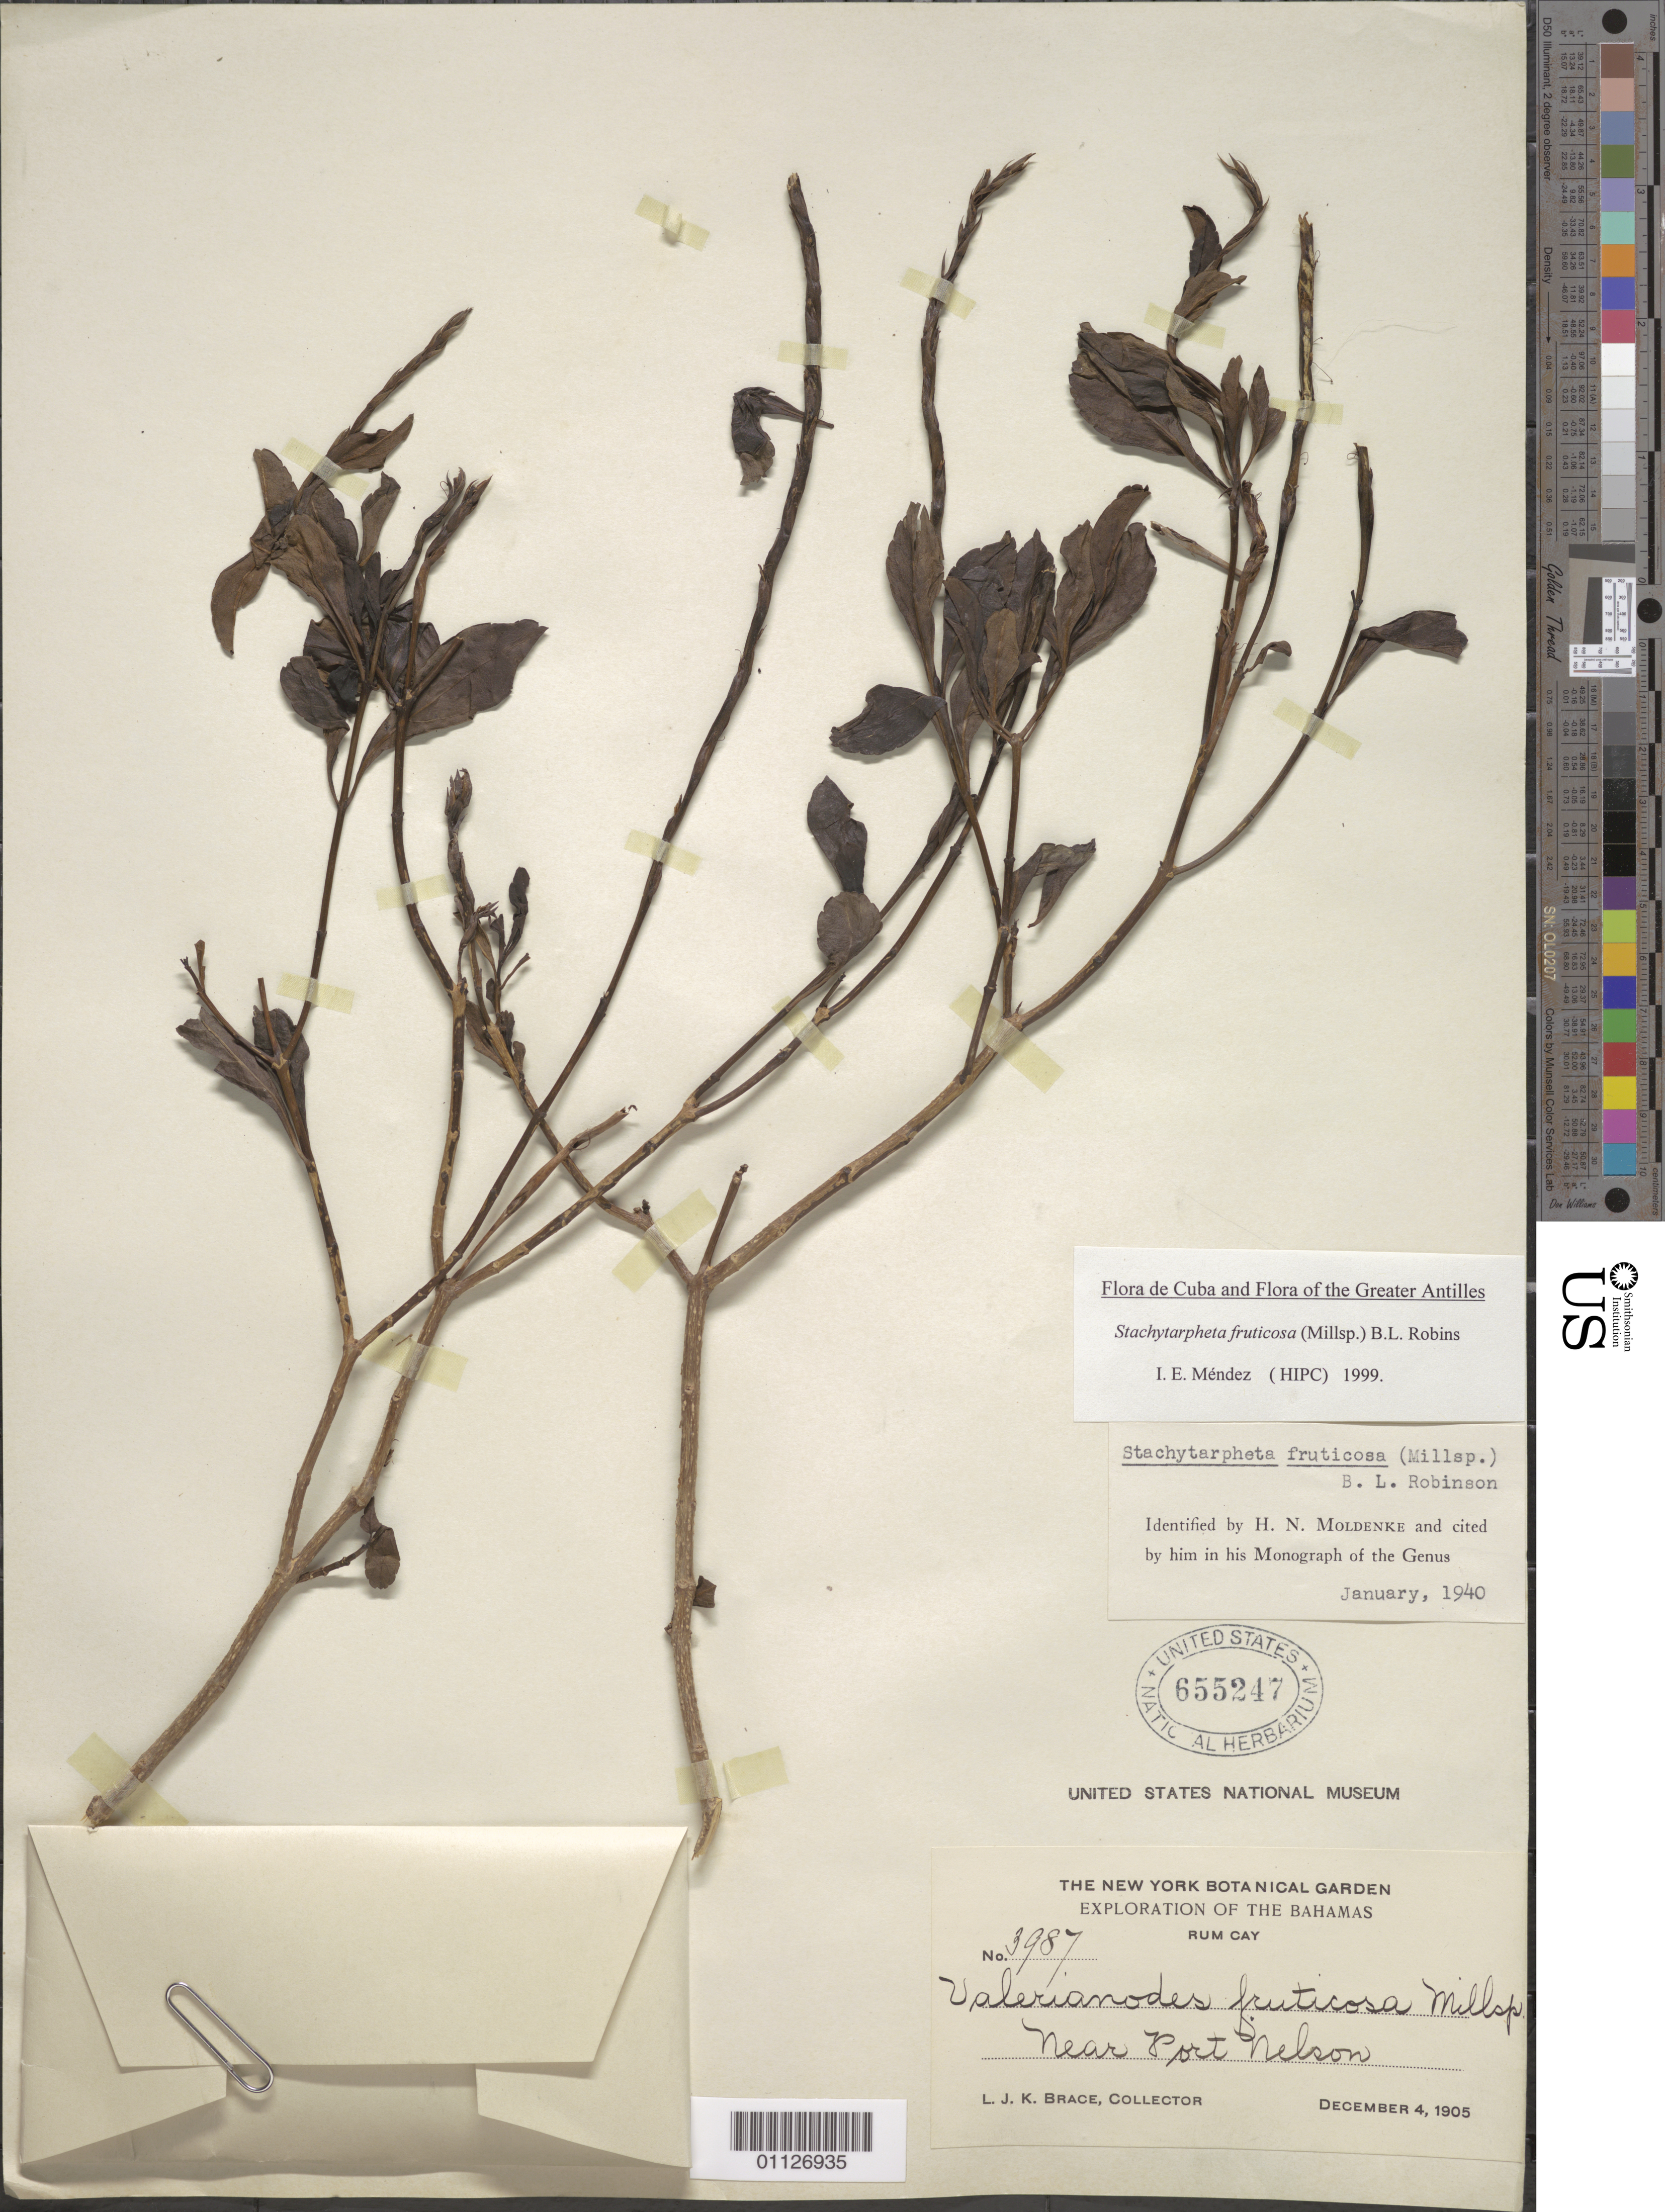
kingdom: Plantae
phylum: Tracheophyta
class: Magnoliopsida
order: Lamiales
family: Verbenaceae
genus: Stachytarpheta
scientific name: Stachytarpheta fruticosa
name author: (Millsp.) B.L. Rob.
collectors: L. J. K. Brace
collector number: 3987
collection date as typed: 04 Dec 1905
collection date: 1905-12-04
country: Bahamas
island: Rum Cay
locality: Near Port Nelson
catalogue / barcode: US 655247